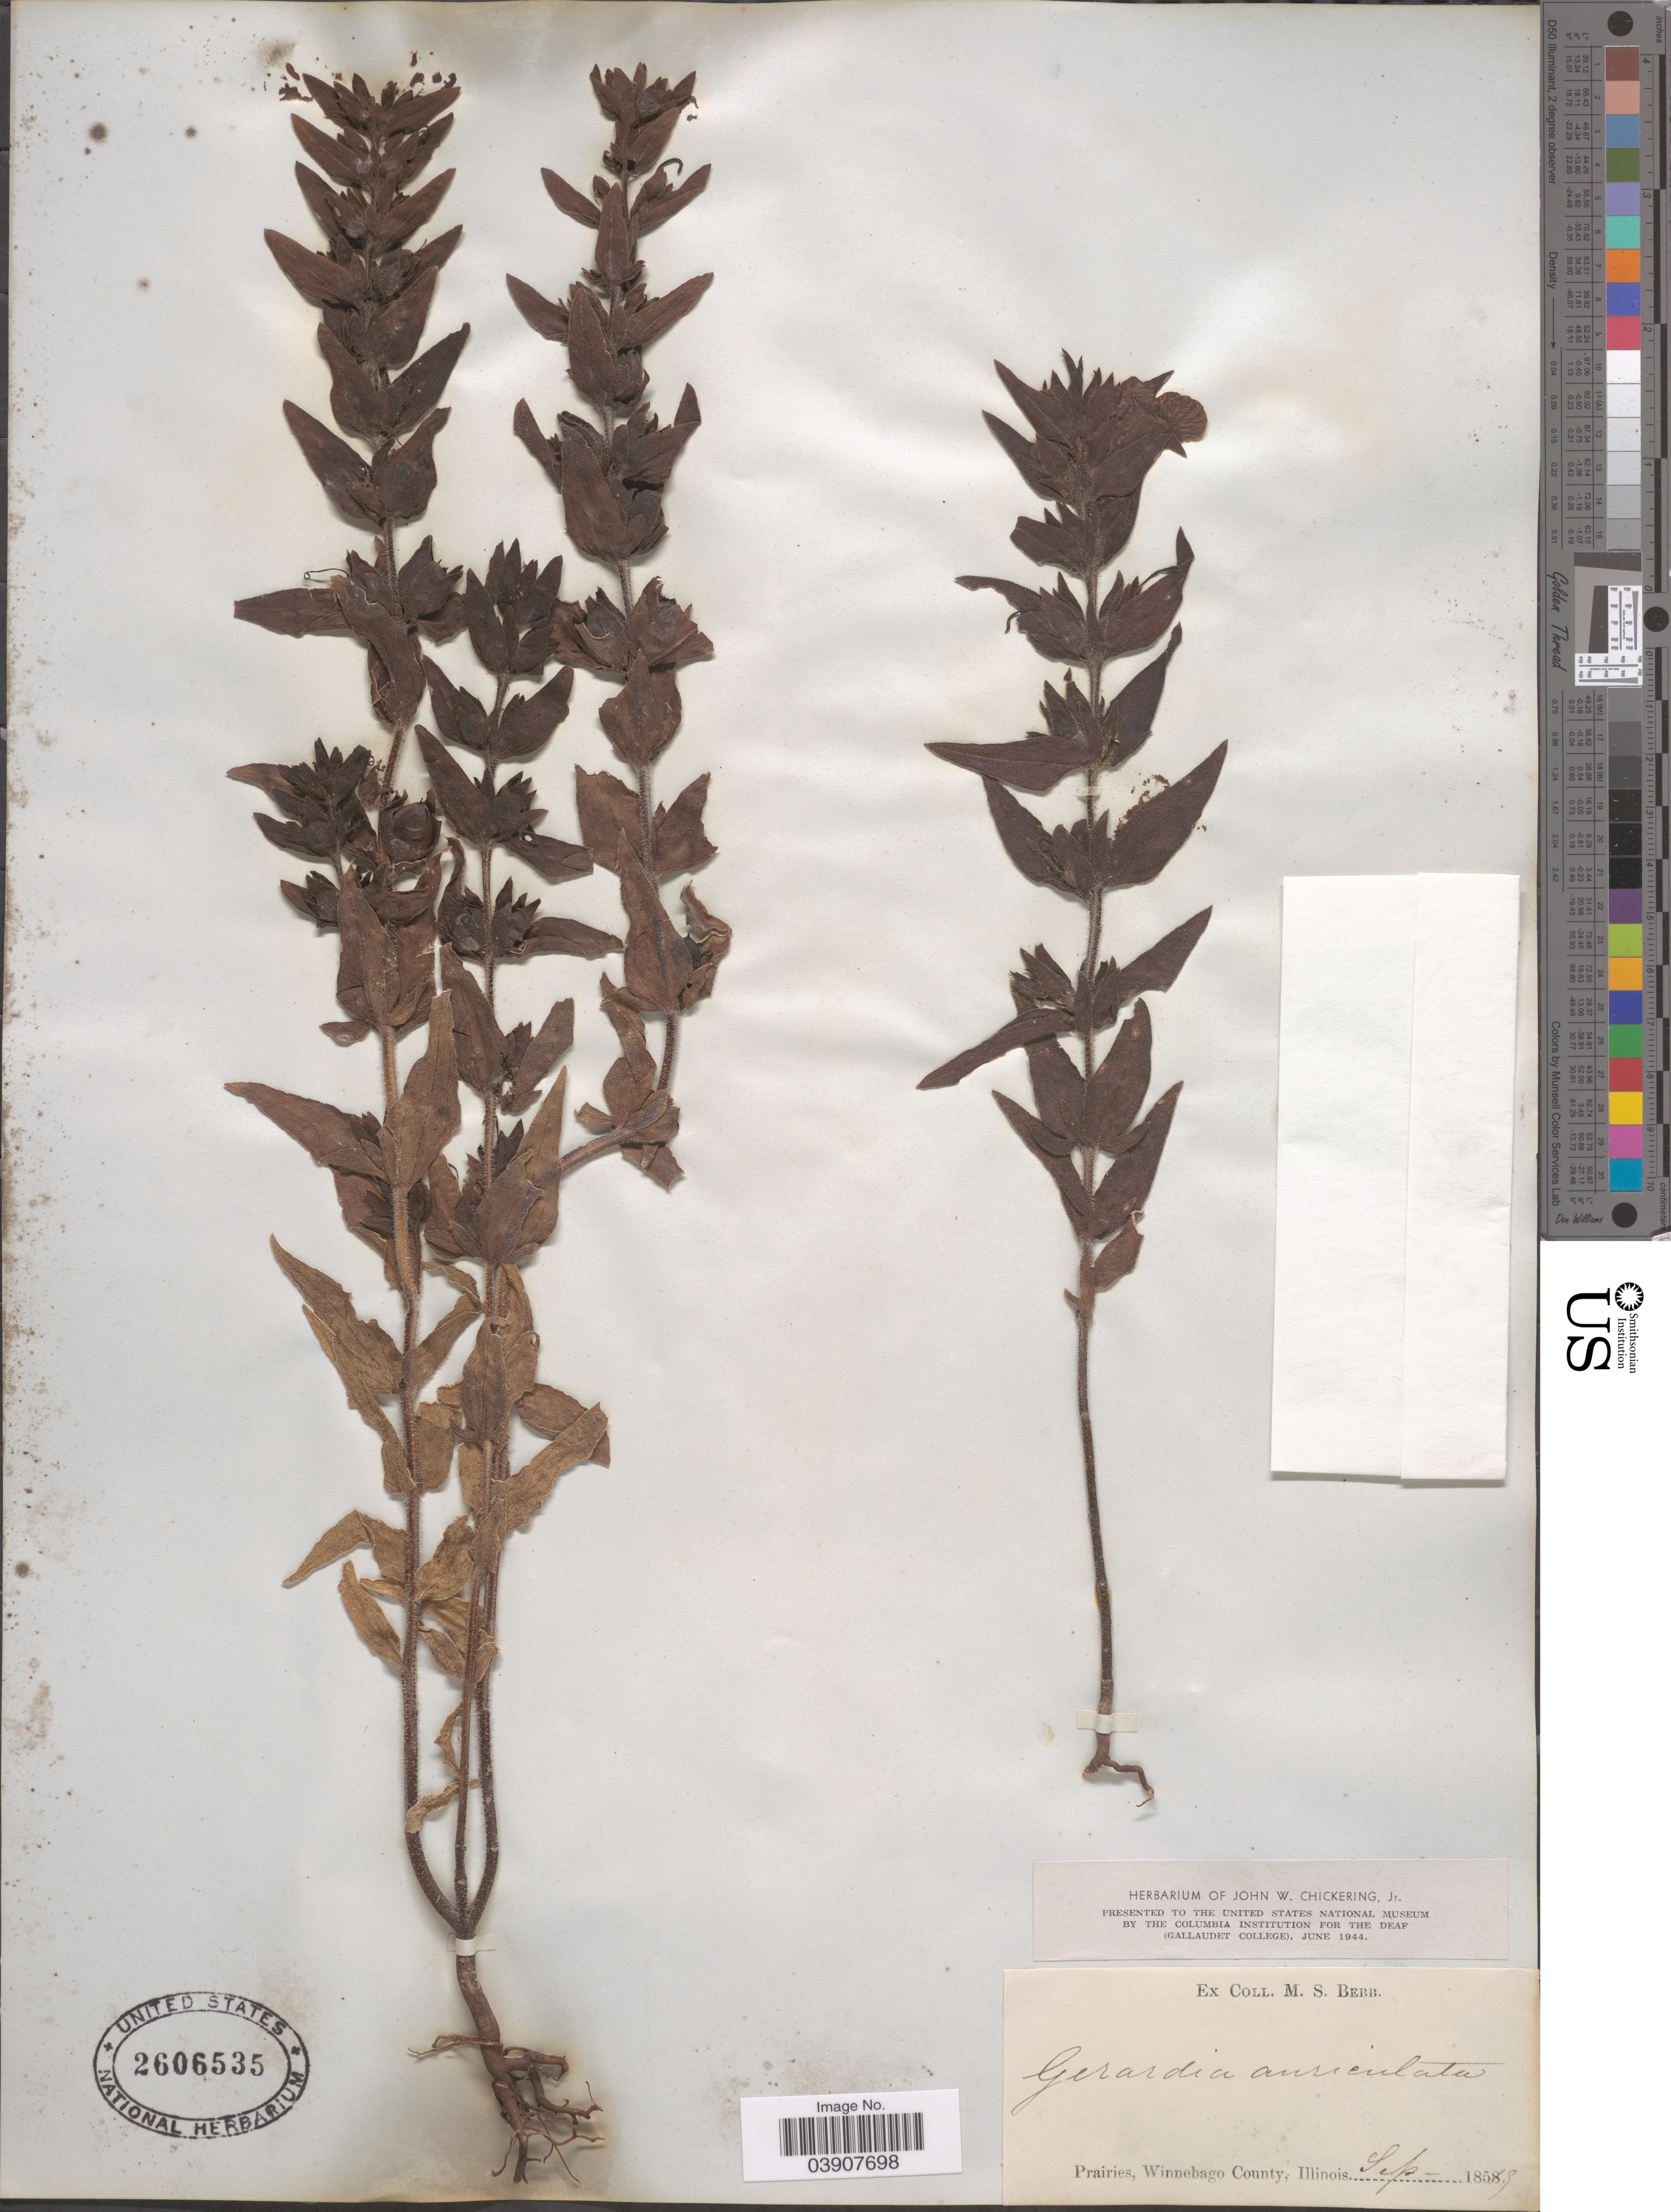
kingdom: Plantae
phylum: Tracheophyta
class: Magnoliopsida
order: Lamiales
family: Orobanchaceae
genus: Agalinis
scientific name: Agalinis auriculata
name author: (Michx.) S.F. Blake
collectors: M. Bebb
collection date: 1859-09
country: United States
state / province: Illinois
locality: Prairies, Winnebago County.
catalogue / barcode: US 2606535